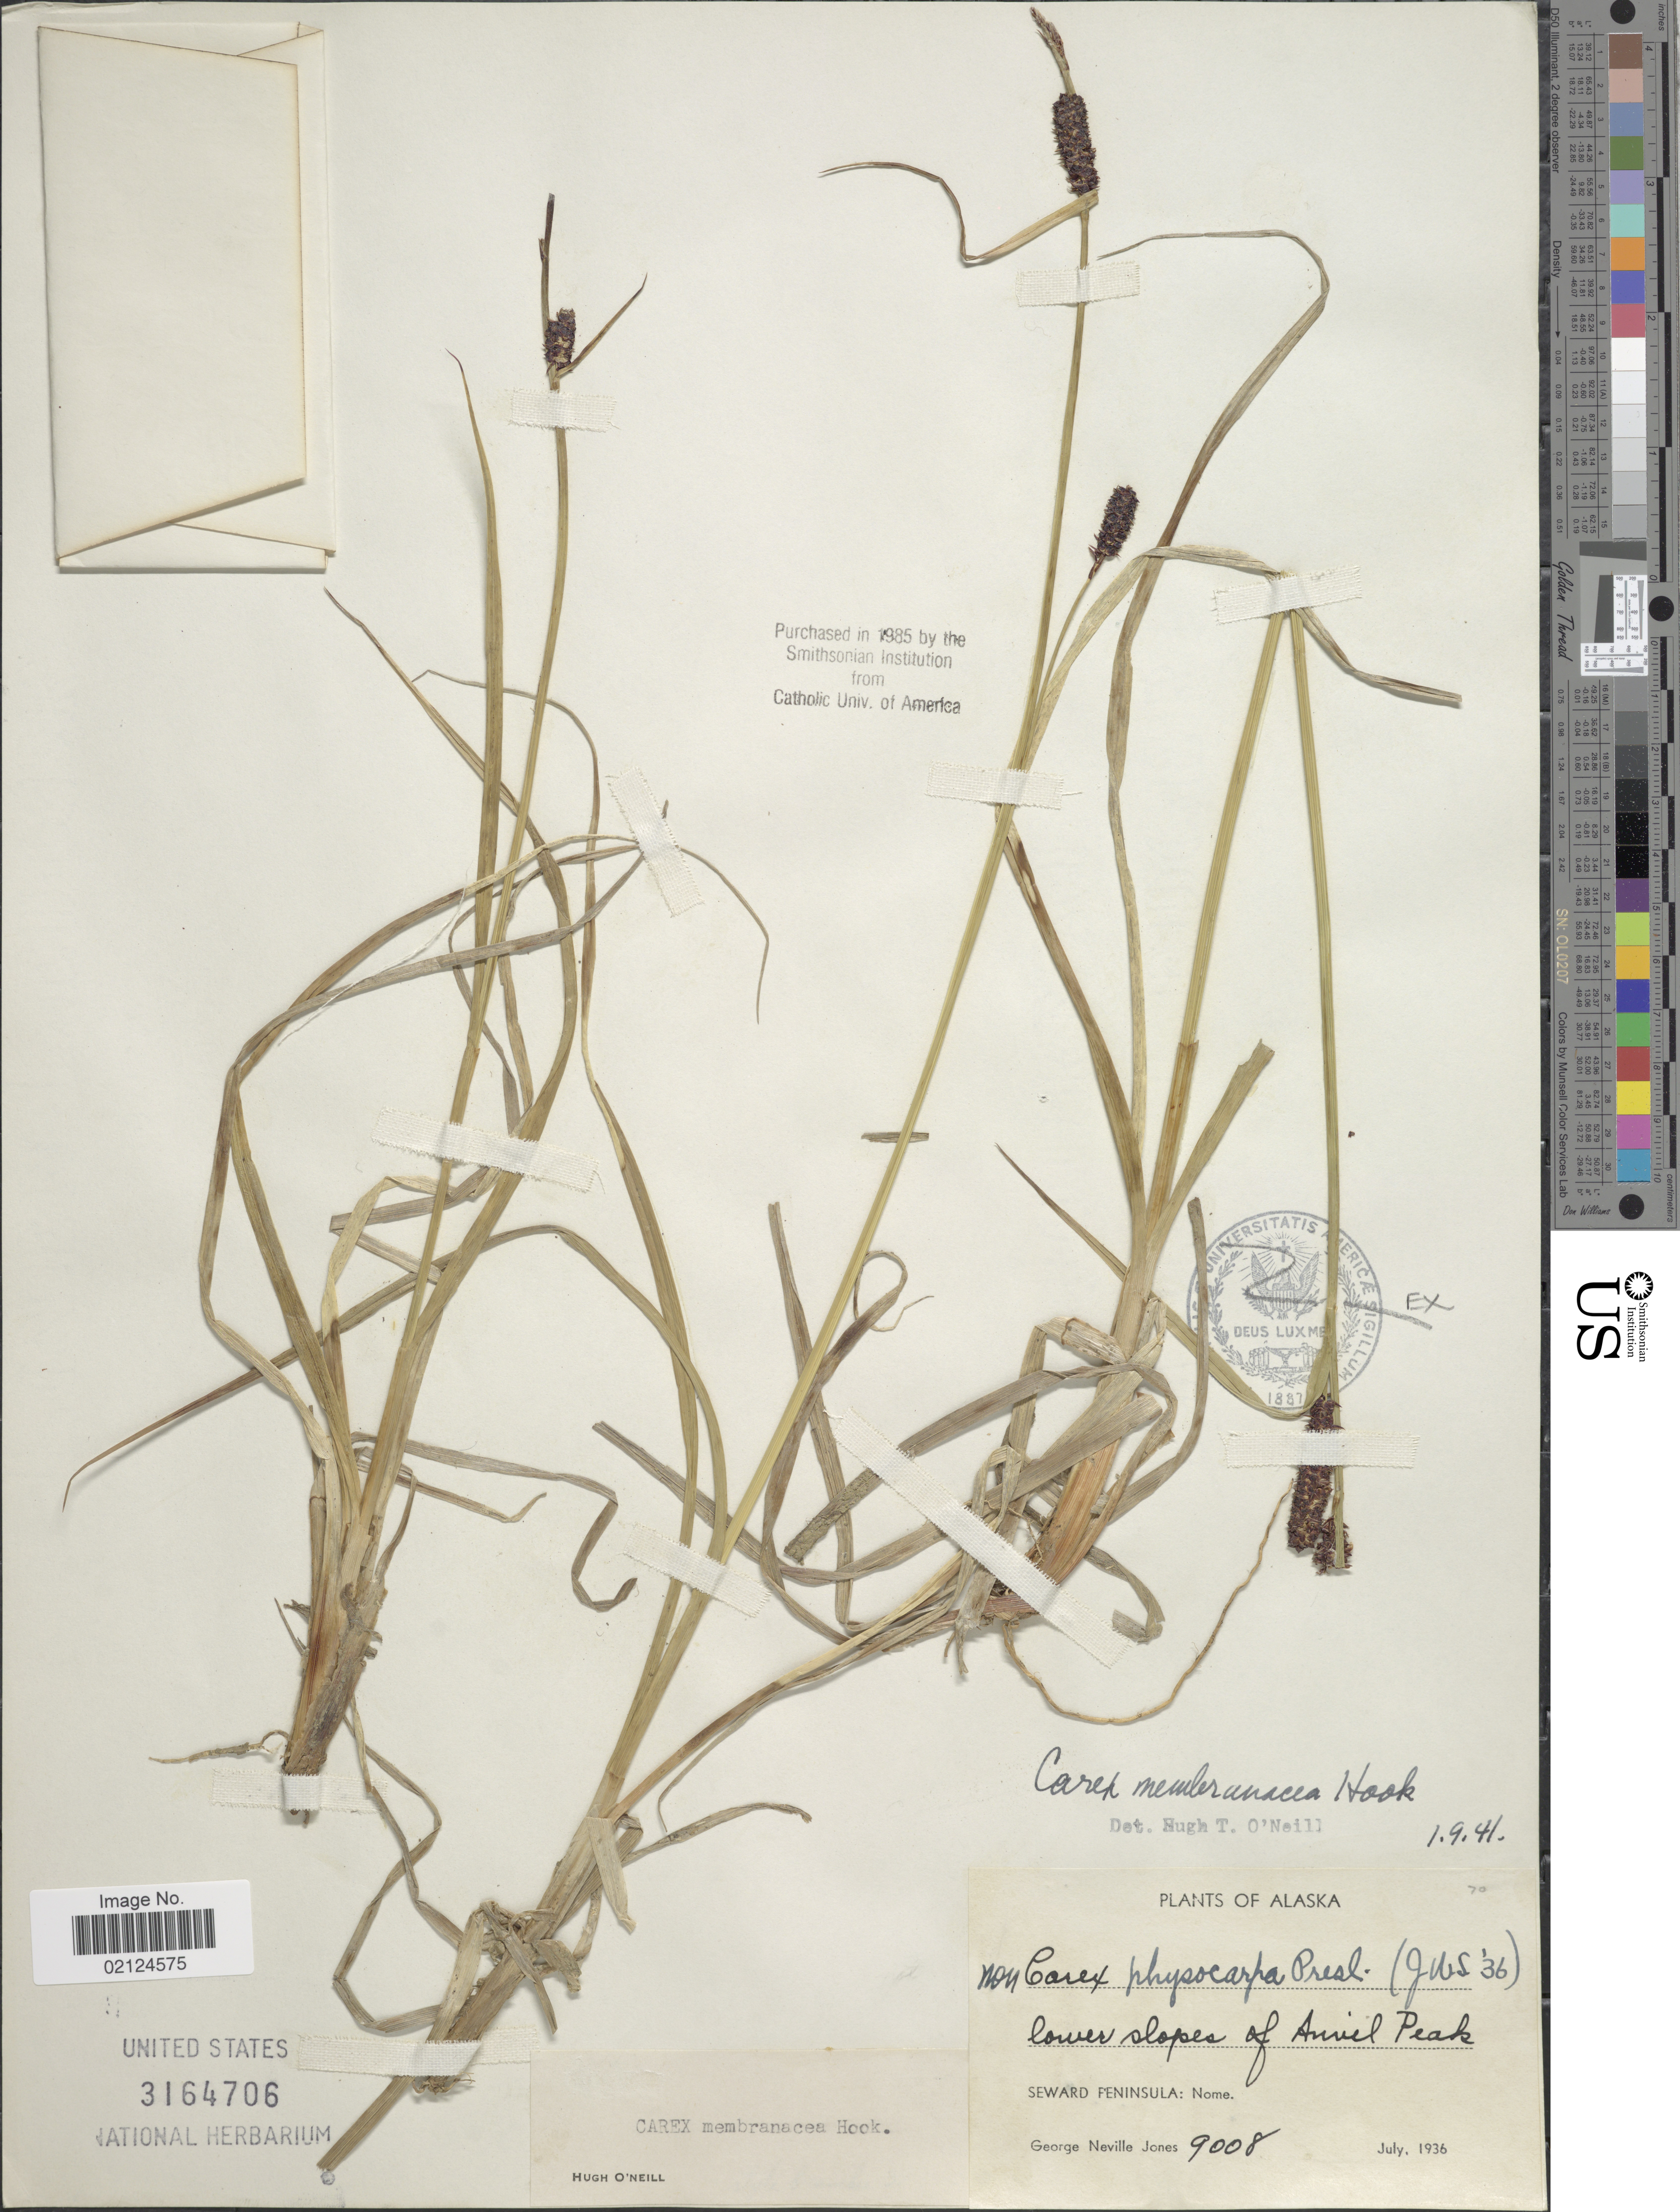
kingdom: Plantae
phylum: Tracheophyta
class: Liliopsida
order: Poales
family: Cyperaceae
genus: Carex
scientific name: Carex membranacea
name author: Hook.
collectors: G. N. Jones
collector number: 9008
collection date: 1936-07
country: United States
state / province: Alaska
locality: Lower slopes of Anvil Peak, Seward Peninsula: Nome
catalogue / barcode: US 3164706